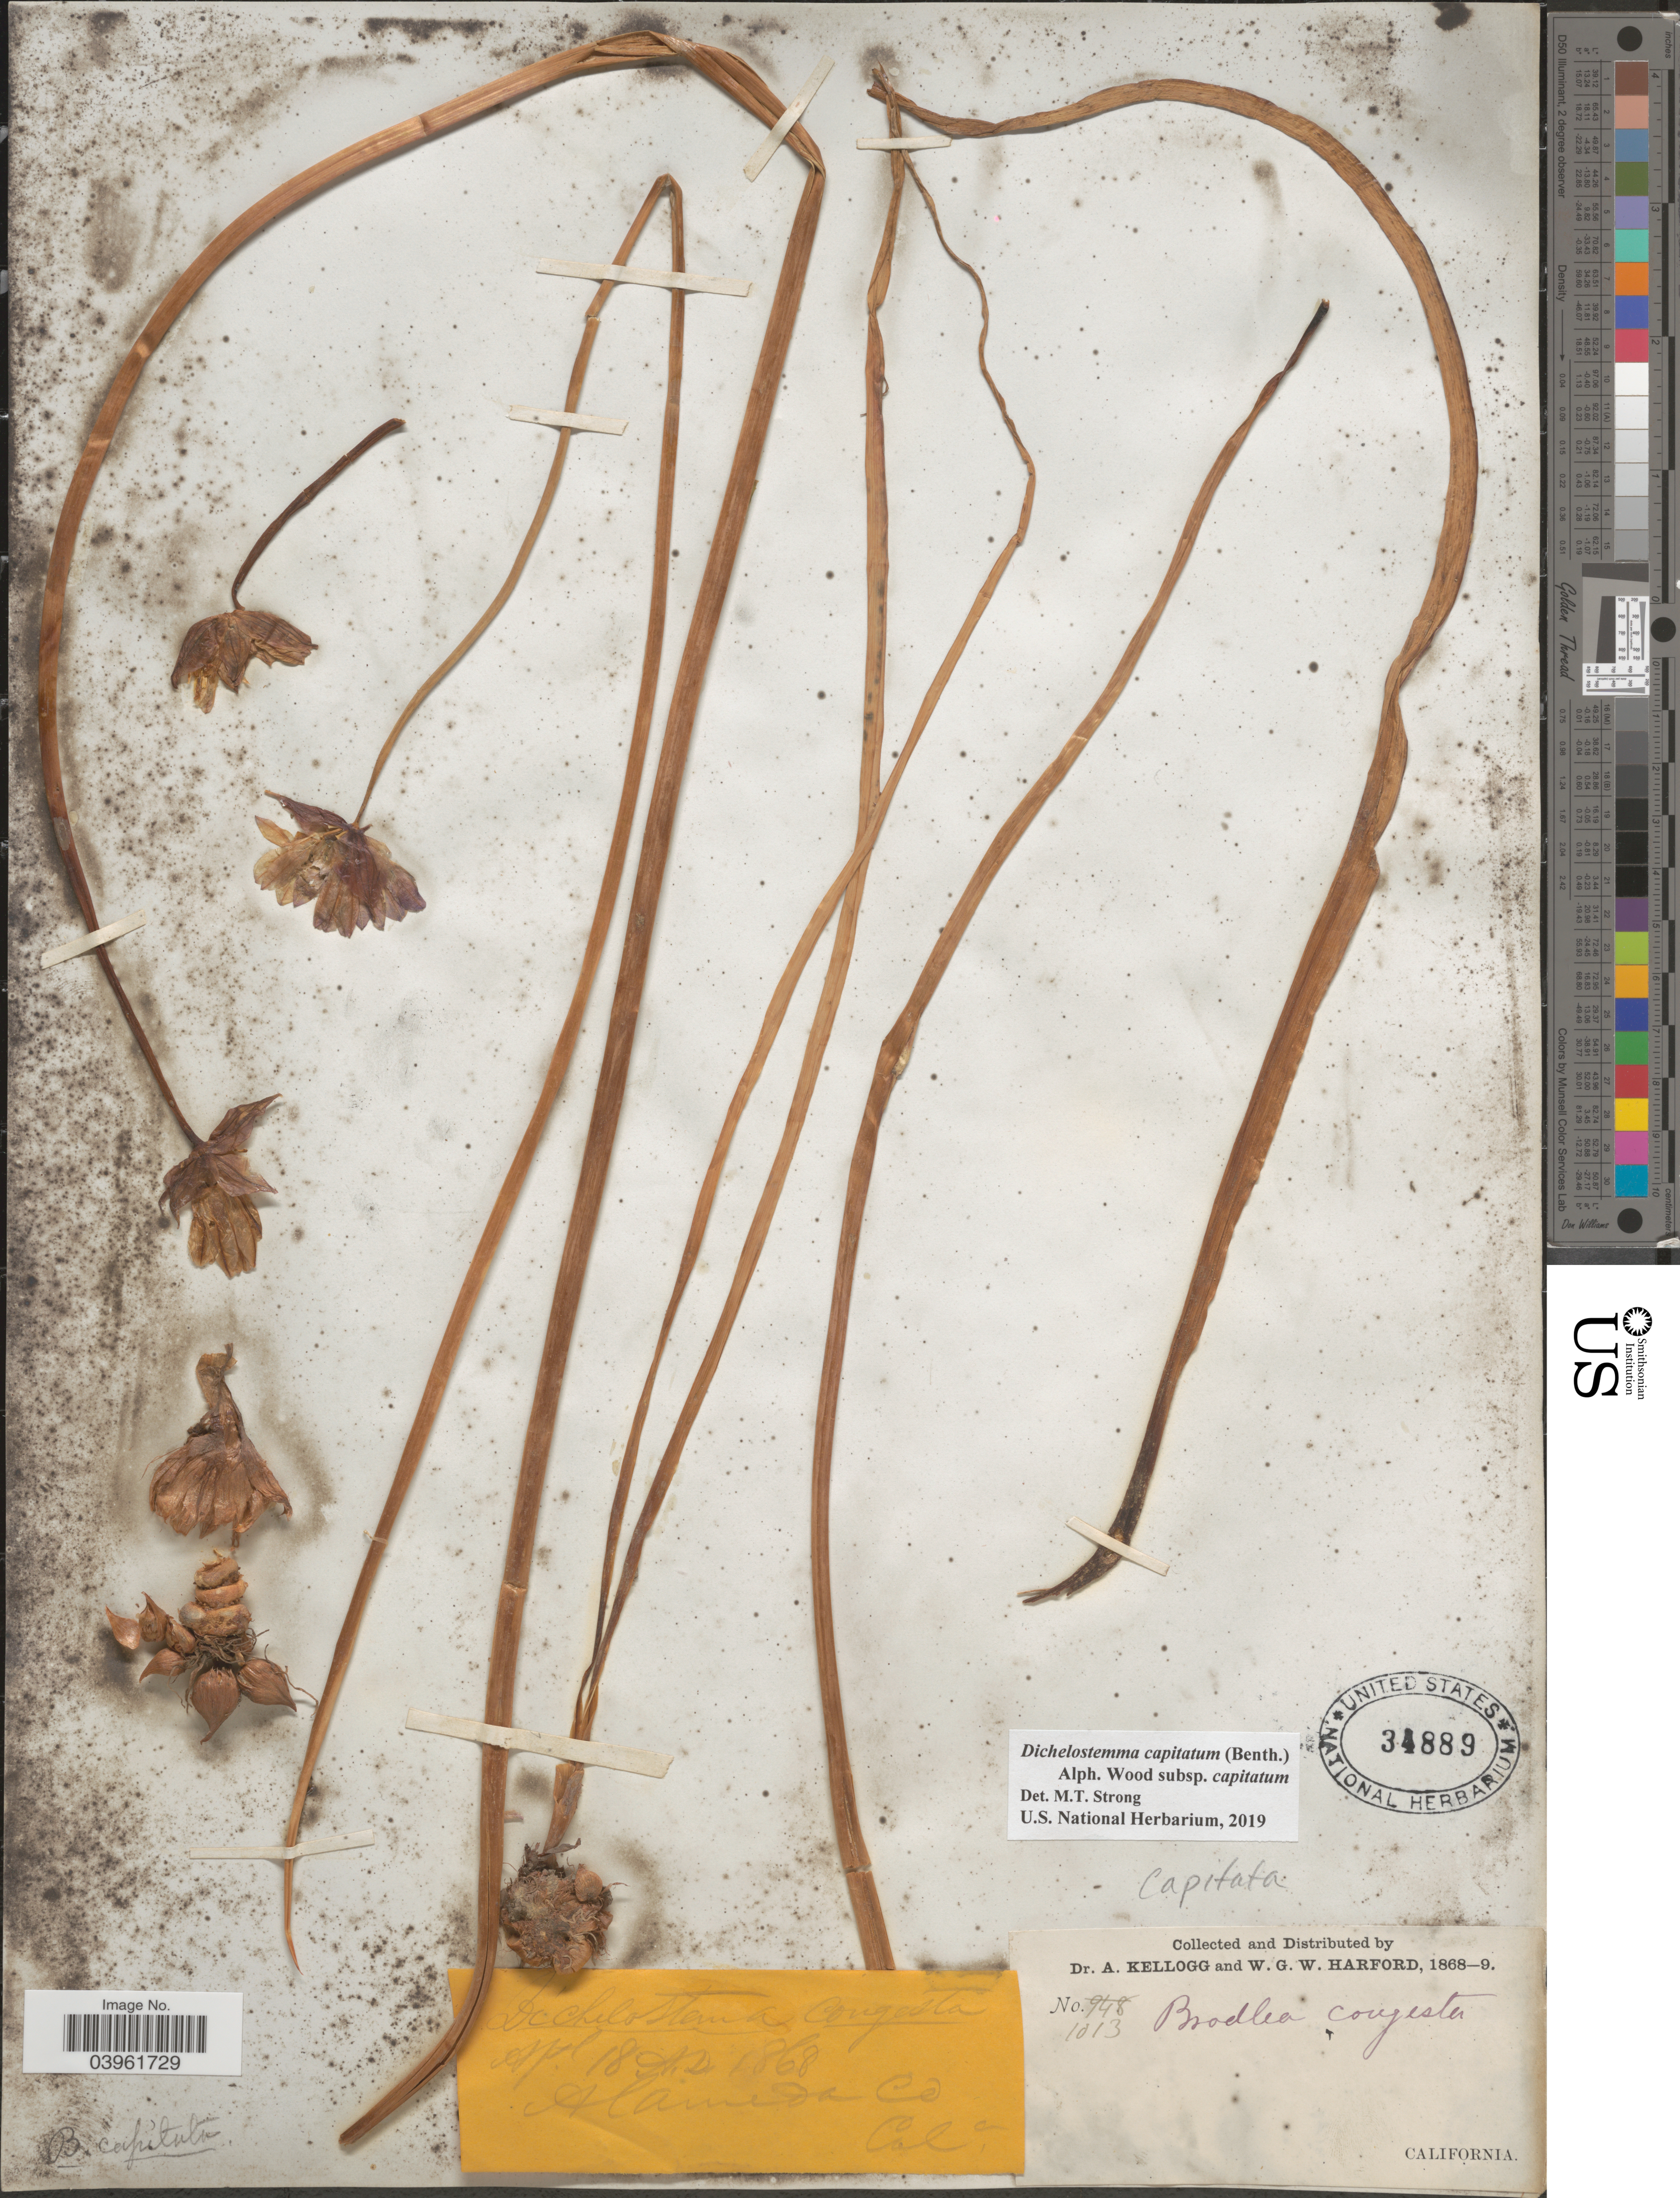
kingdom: Plantae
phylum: Tracheophyta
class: Liliopsida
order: Asparagales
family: Asparagaceae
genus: Dichelostemma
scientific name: Dichelostemma capitatum subsp. capitatum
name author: (Benth.) Alph. Wood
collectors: A. Kellogg & W. G. W. Harford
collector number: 1013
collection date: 1868-04-18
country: United States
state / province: California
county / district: Alameda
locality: Alameda Co.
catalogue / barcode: US 34889